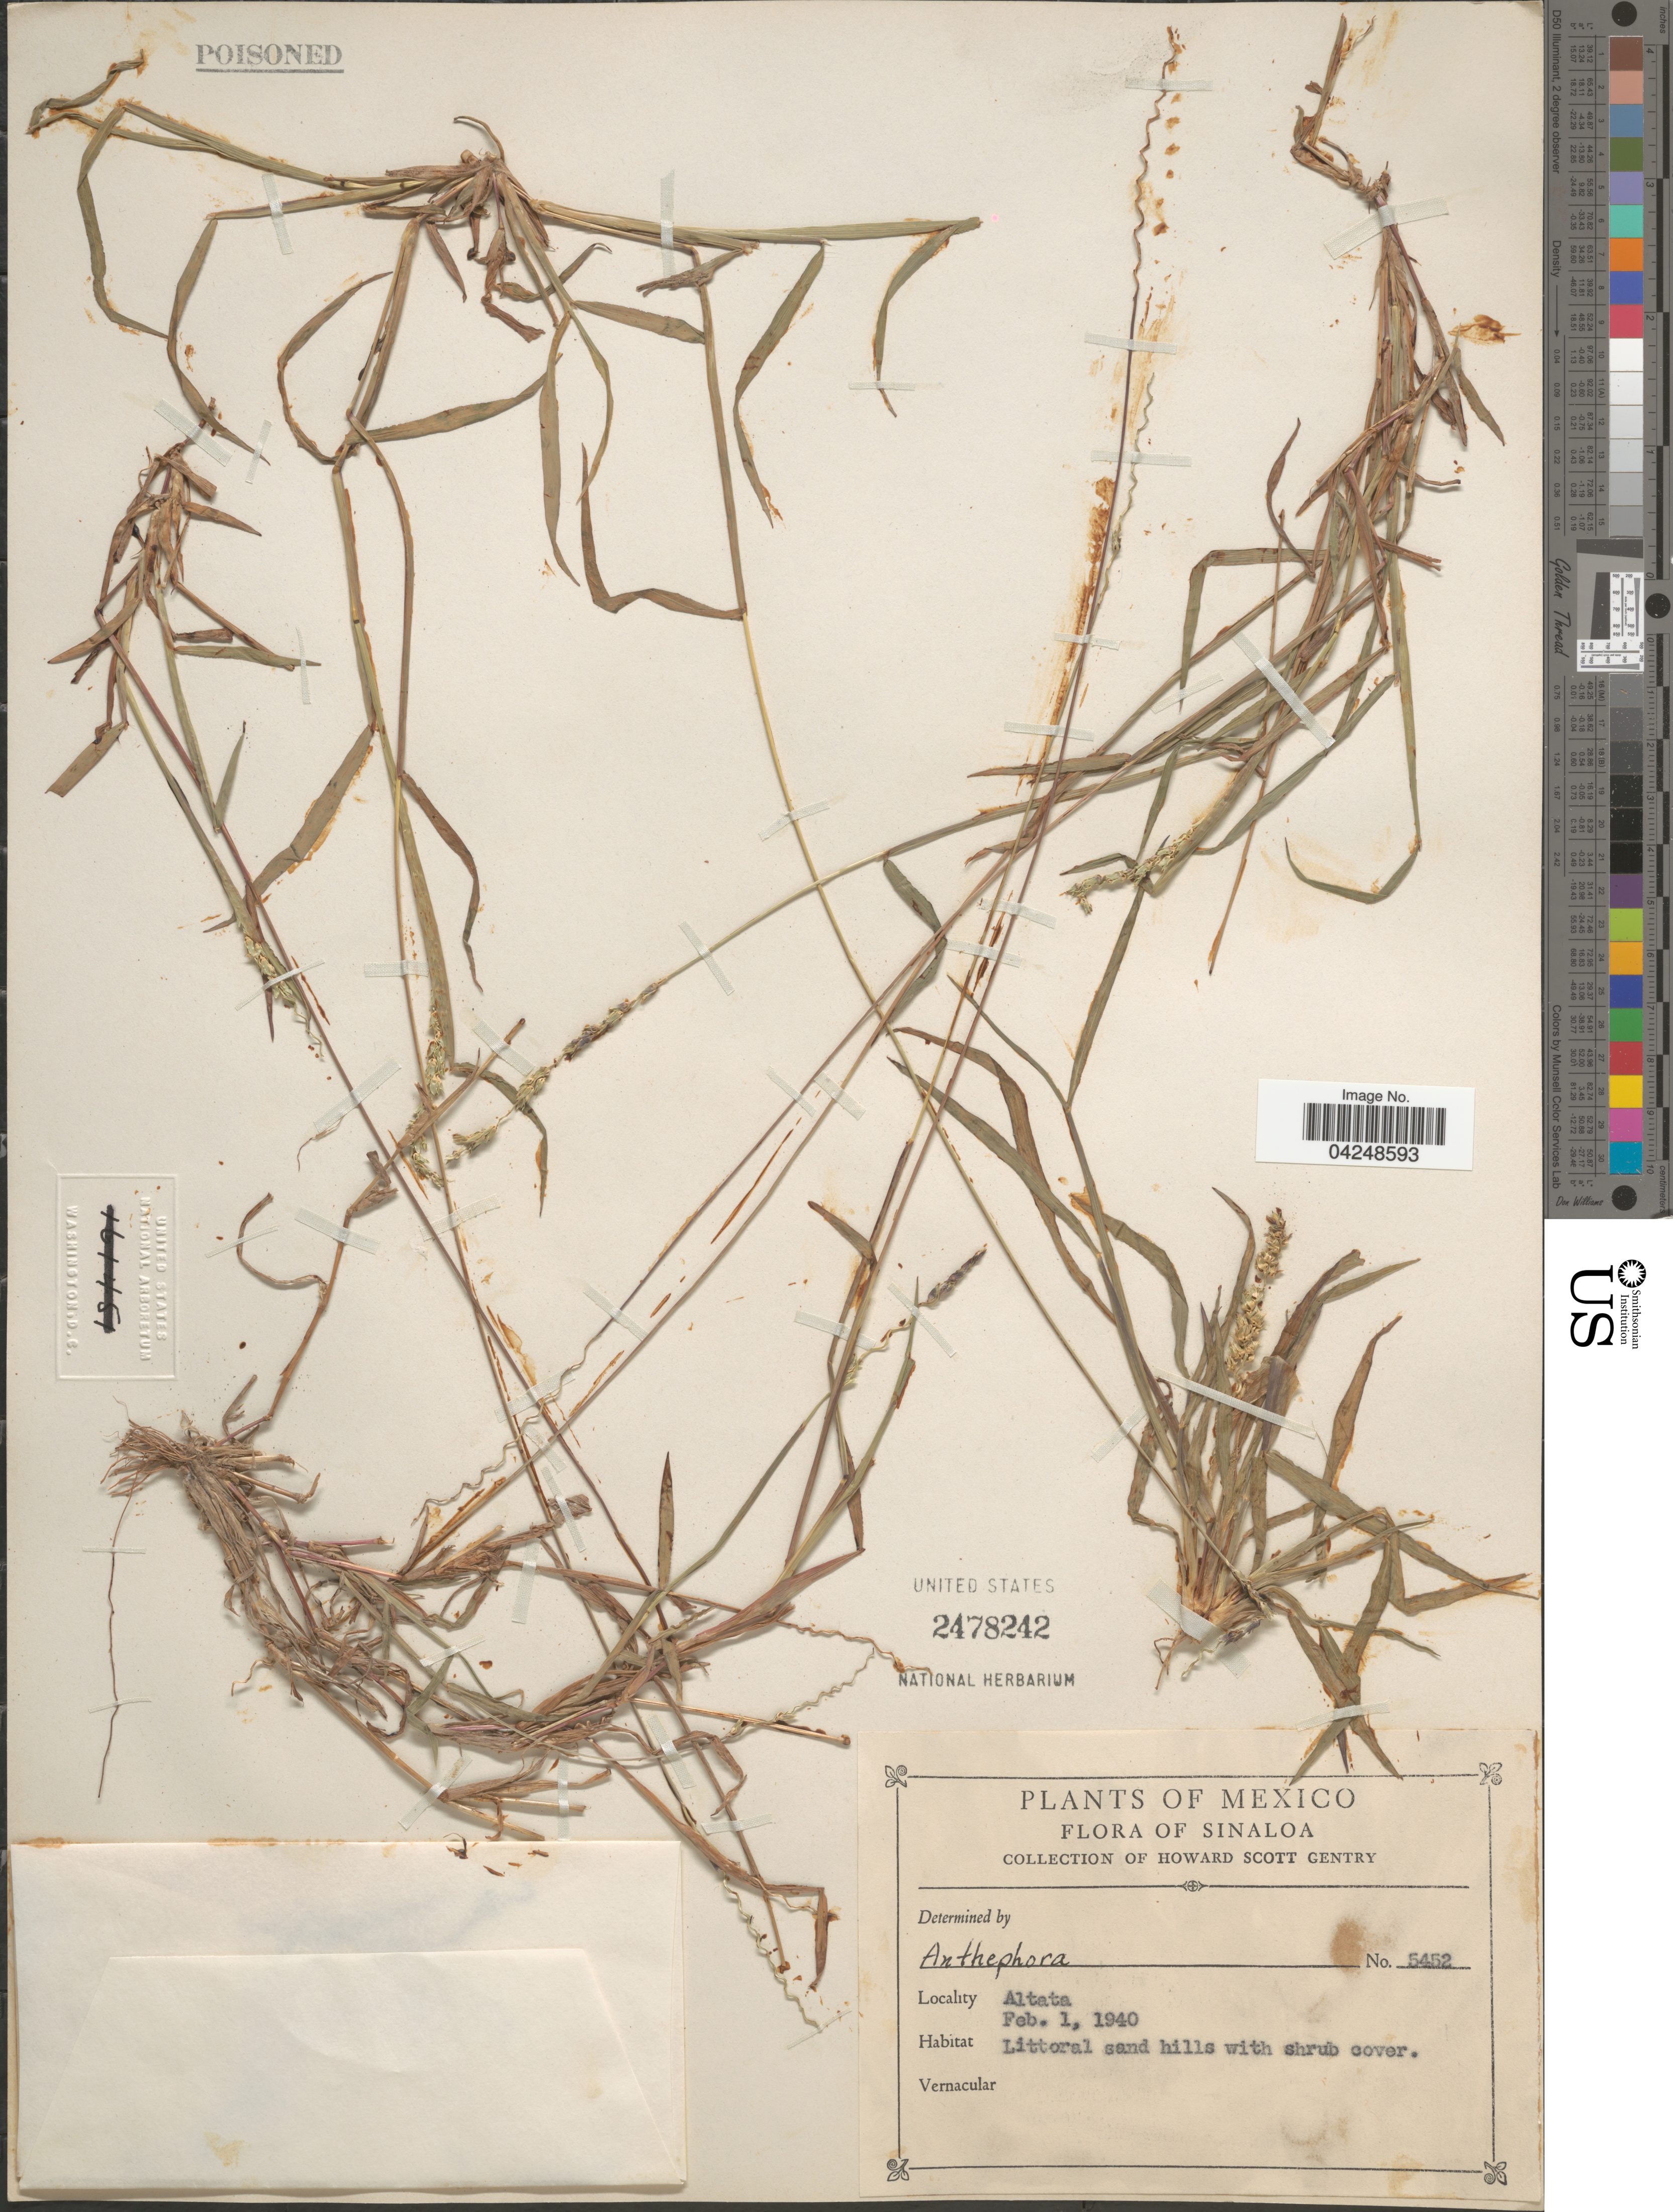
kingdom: Plantae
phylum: Tracheophyta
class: Liliopsida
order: Poales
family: Poaceae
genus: Anthephora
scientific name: Anthephora hermaphrodita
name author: (L.) Kuntze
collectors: H. S. Gentry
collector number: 5452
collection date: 1940-02-01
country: Mexico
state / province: Sinaloa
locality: Altata.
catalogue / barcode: US 2478242